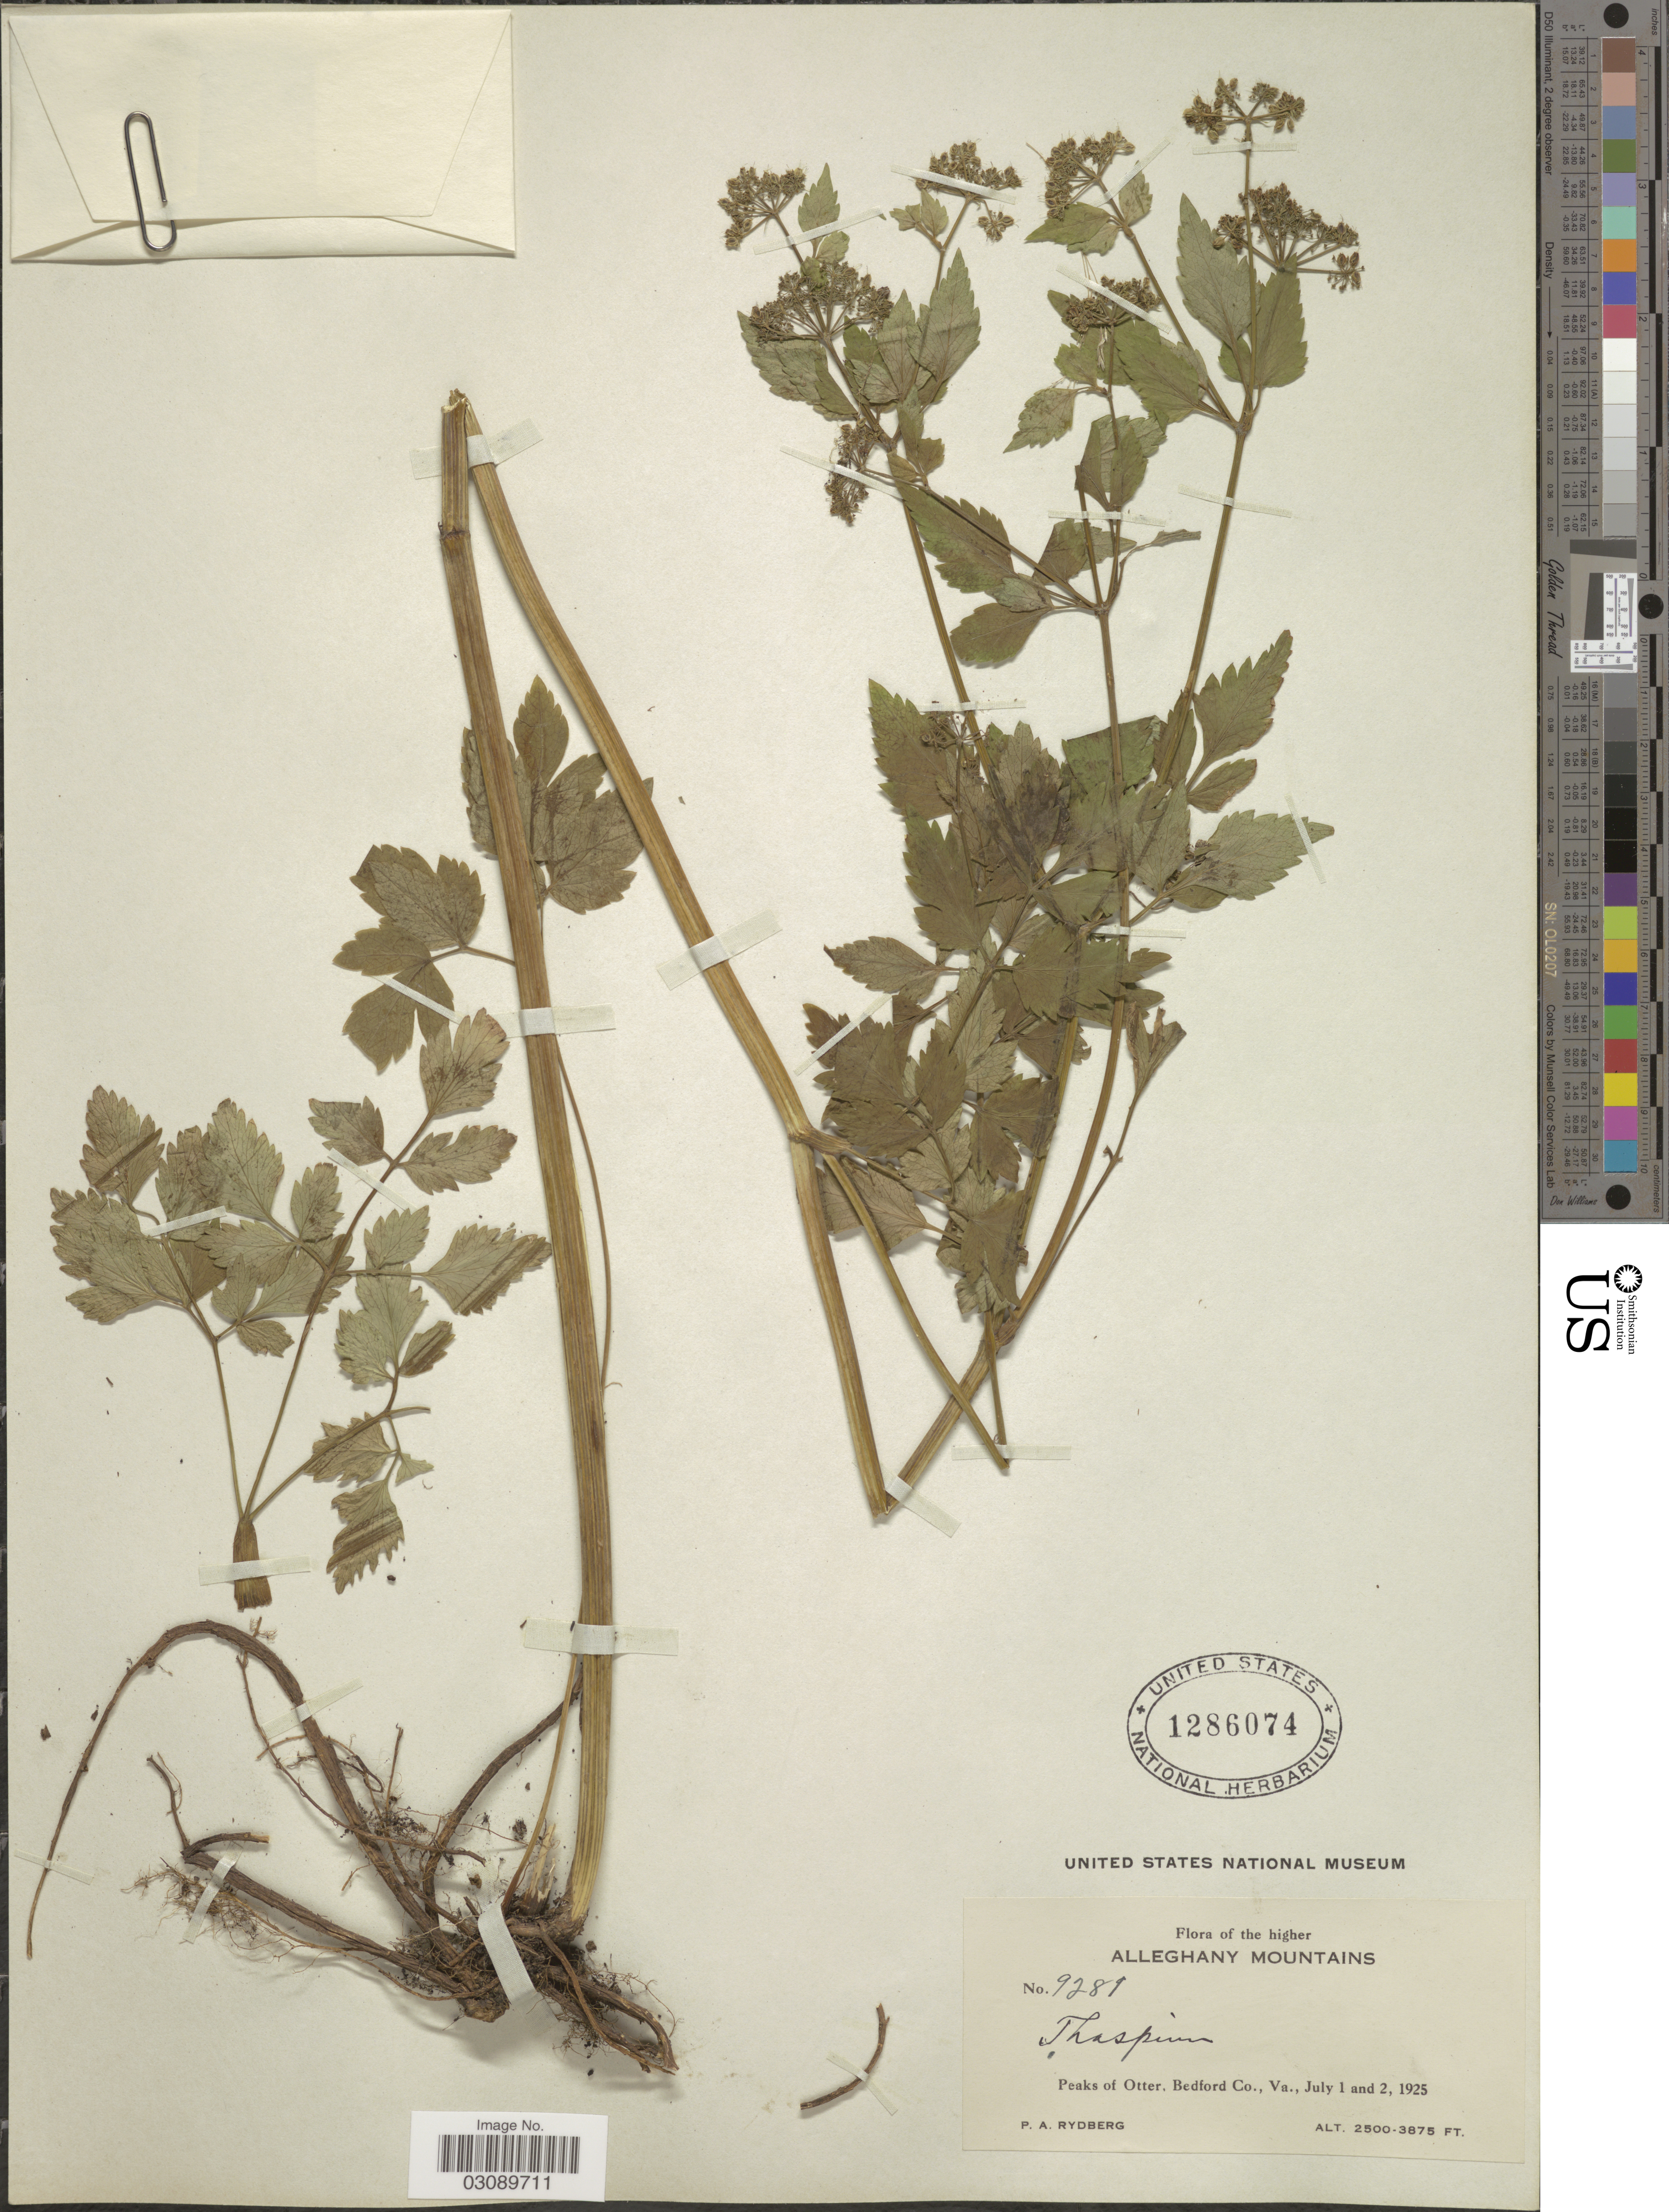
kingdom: Plantae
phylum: Tracheophyta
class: Magnoliopsida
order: Apiales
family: Apiaceae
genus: Thaspium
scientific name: Thaspium sp.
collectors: P. A. Rydberg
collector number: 9281*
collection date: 1925-07-01/1925-07-02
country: United States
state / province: Virginia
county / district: Bedford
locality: The higher Alleghany Mountains. Peaks of Otter, Bedford Co.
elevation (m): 762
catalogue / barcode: US 1286074